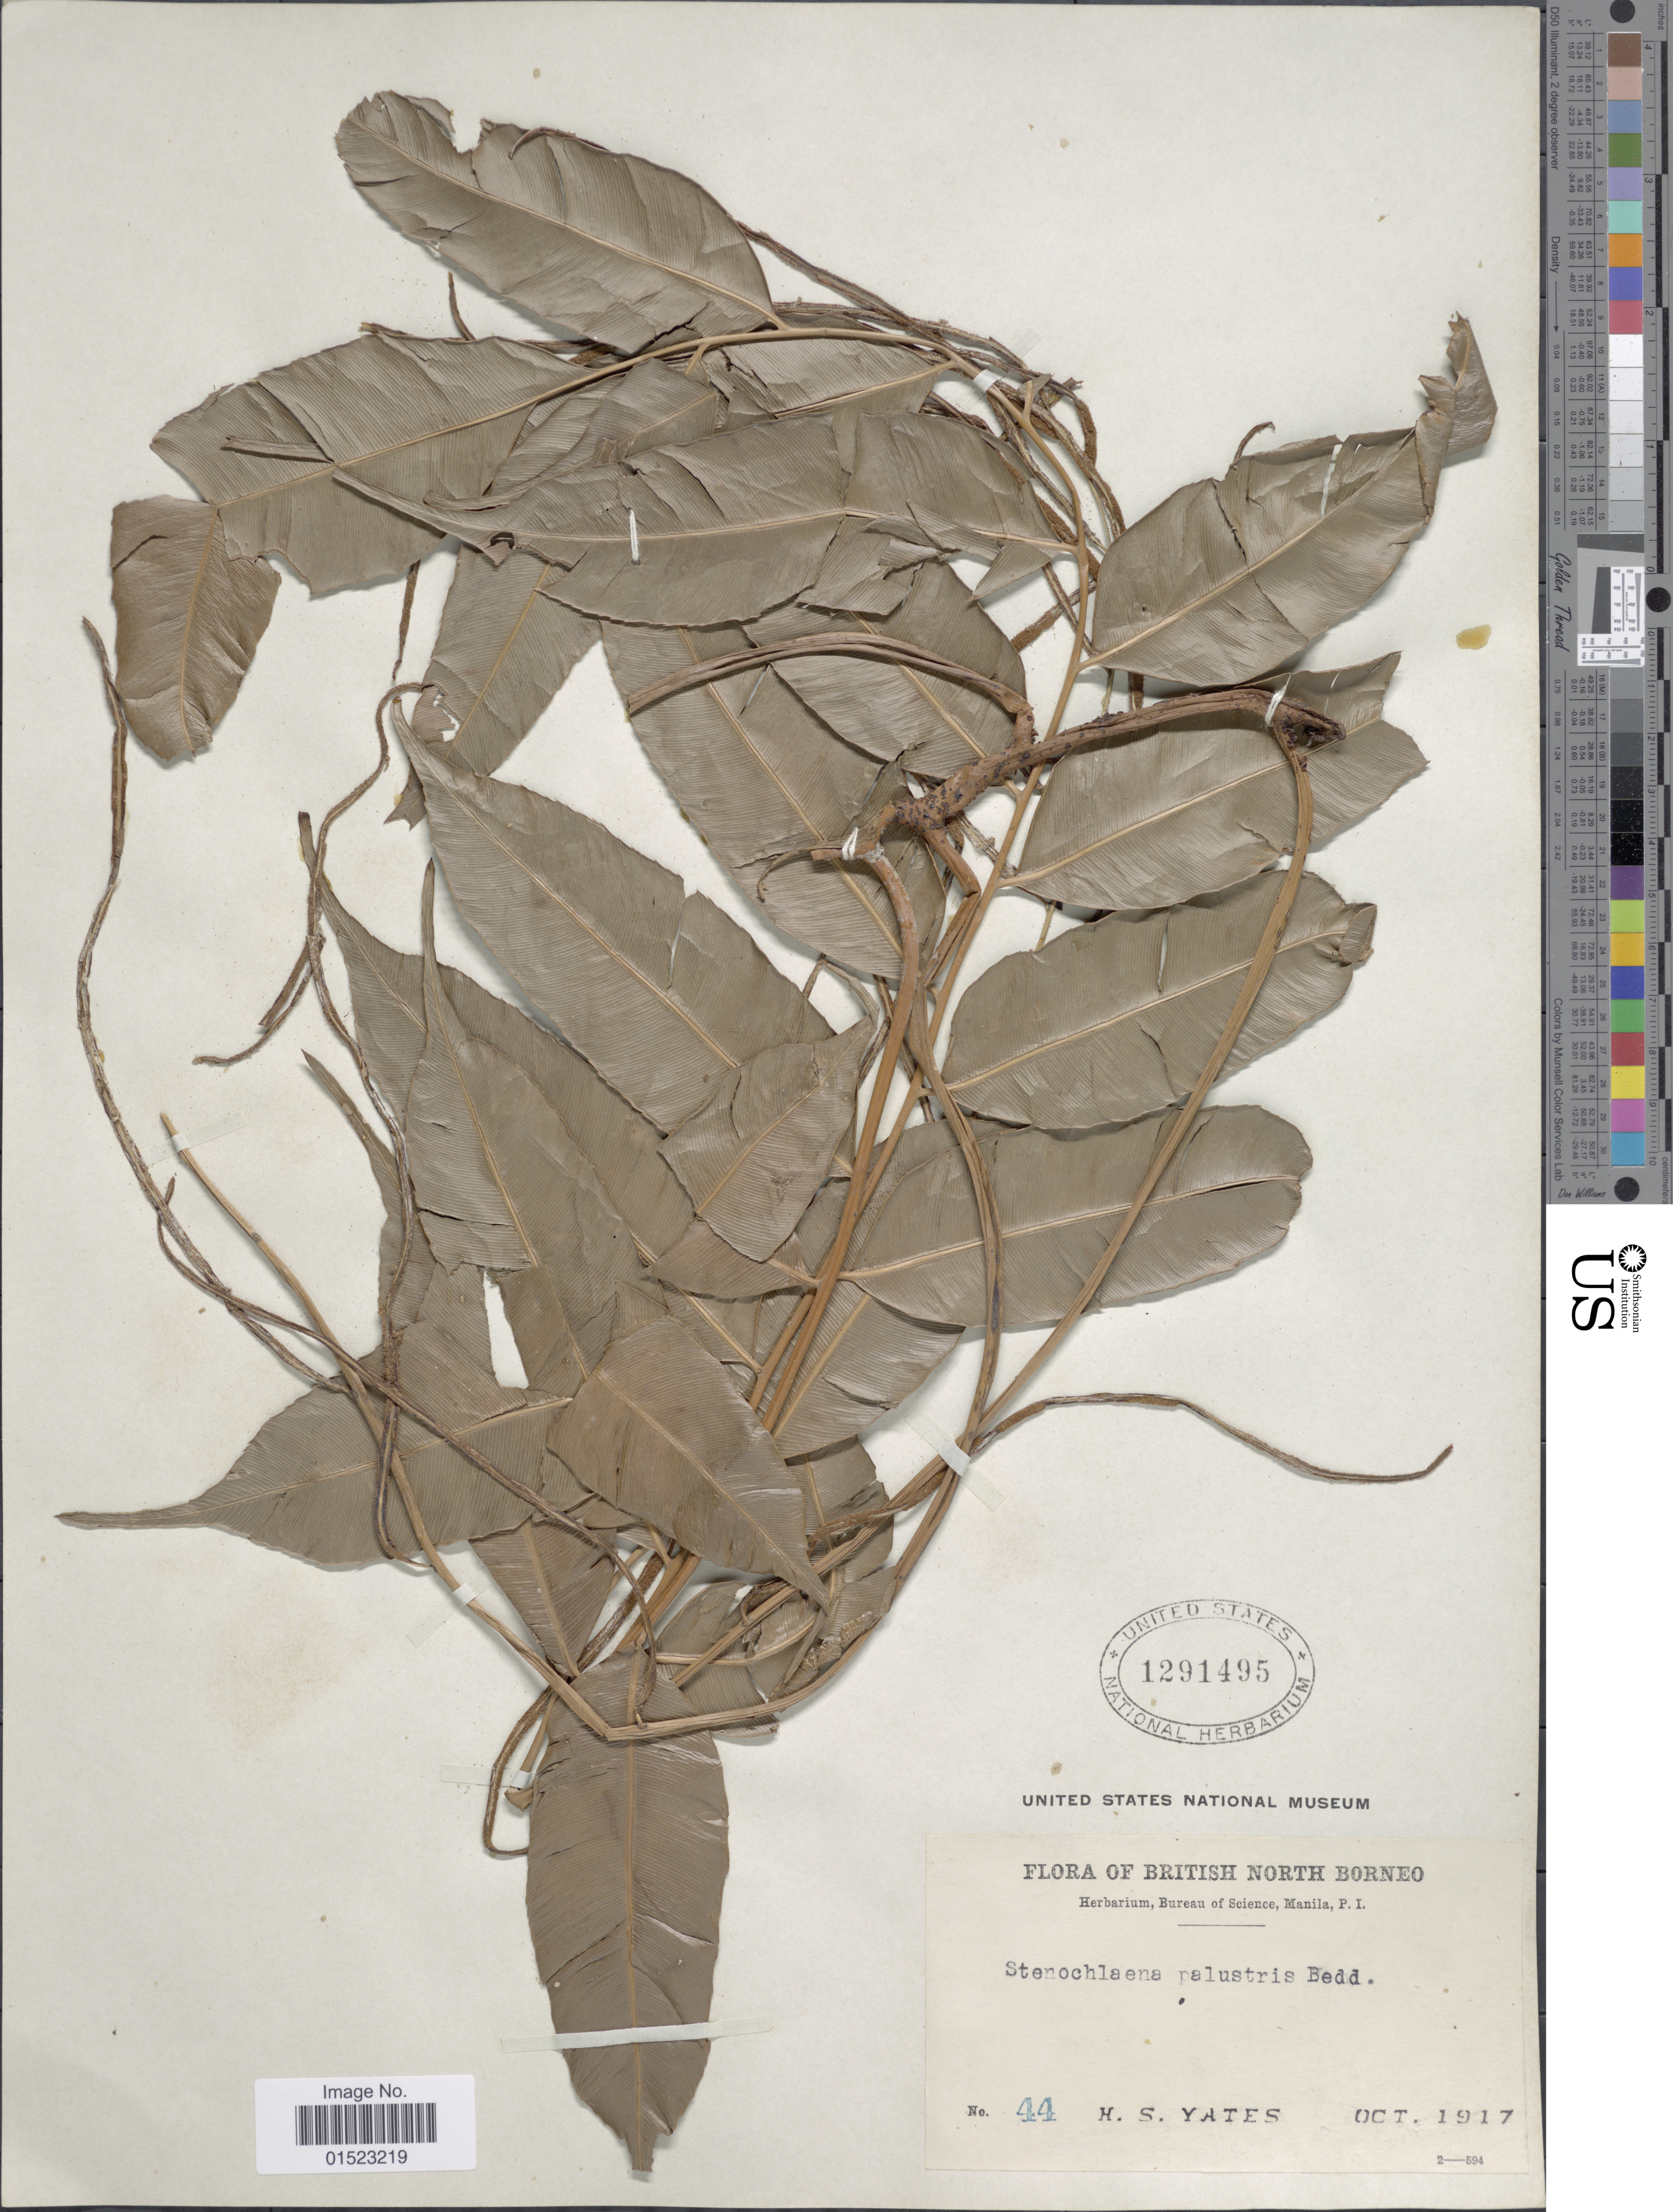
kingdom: Plantae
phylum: Tracheophyta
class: Polypodiopsida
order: Polypodiales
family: Blechnaceae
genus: Stenochlaena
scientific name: Stenochlaena palustris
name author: (Burm. f.) Bedd.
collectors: H. S. Yates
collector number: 44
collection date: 1917-10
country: Malaysia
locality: British North Borneo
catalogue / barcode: US 1291495